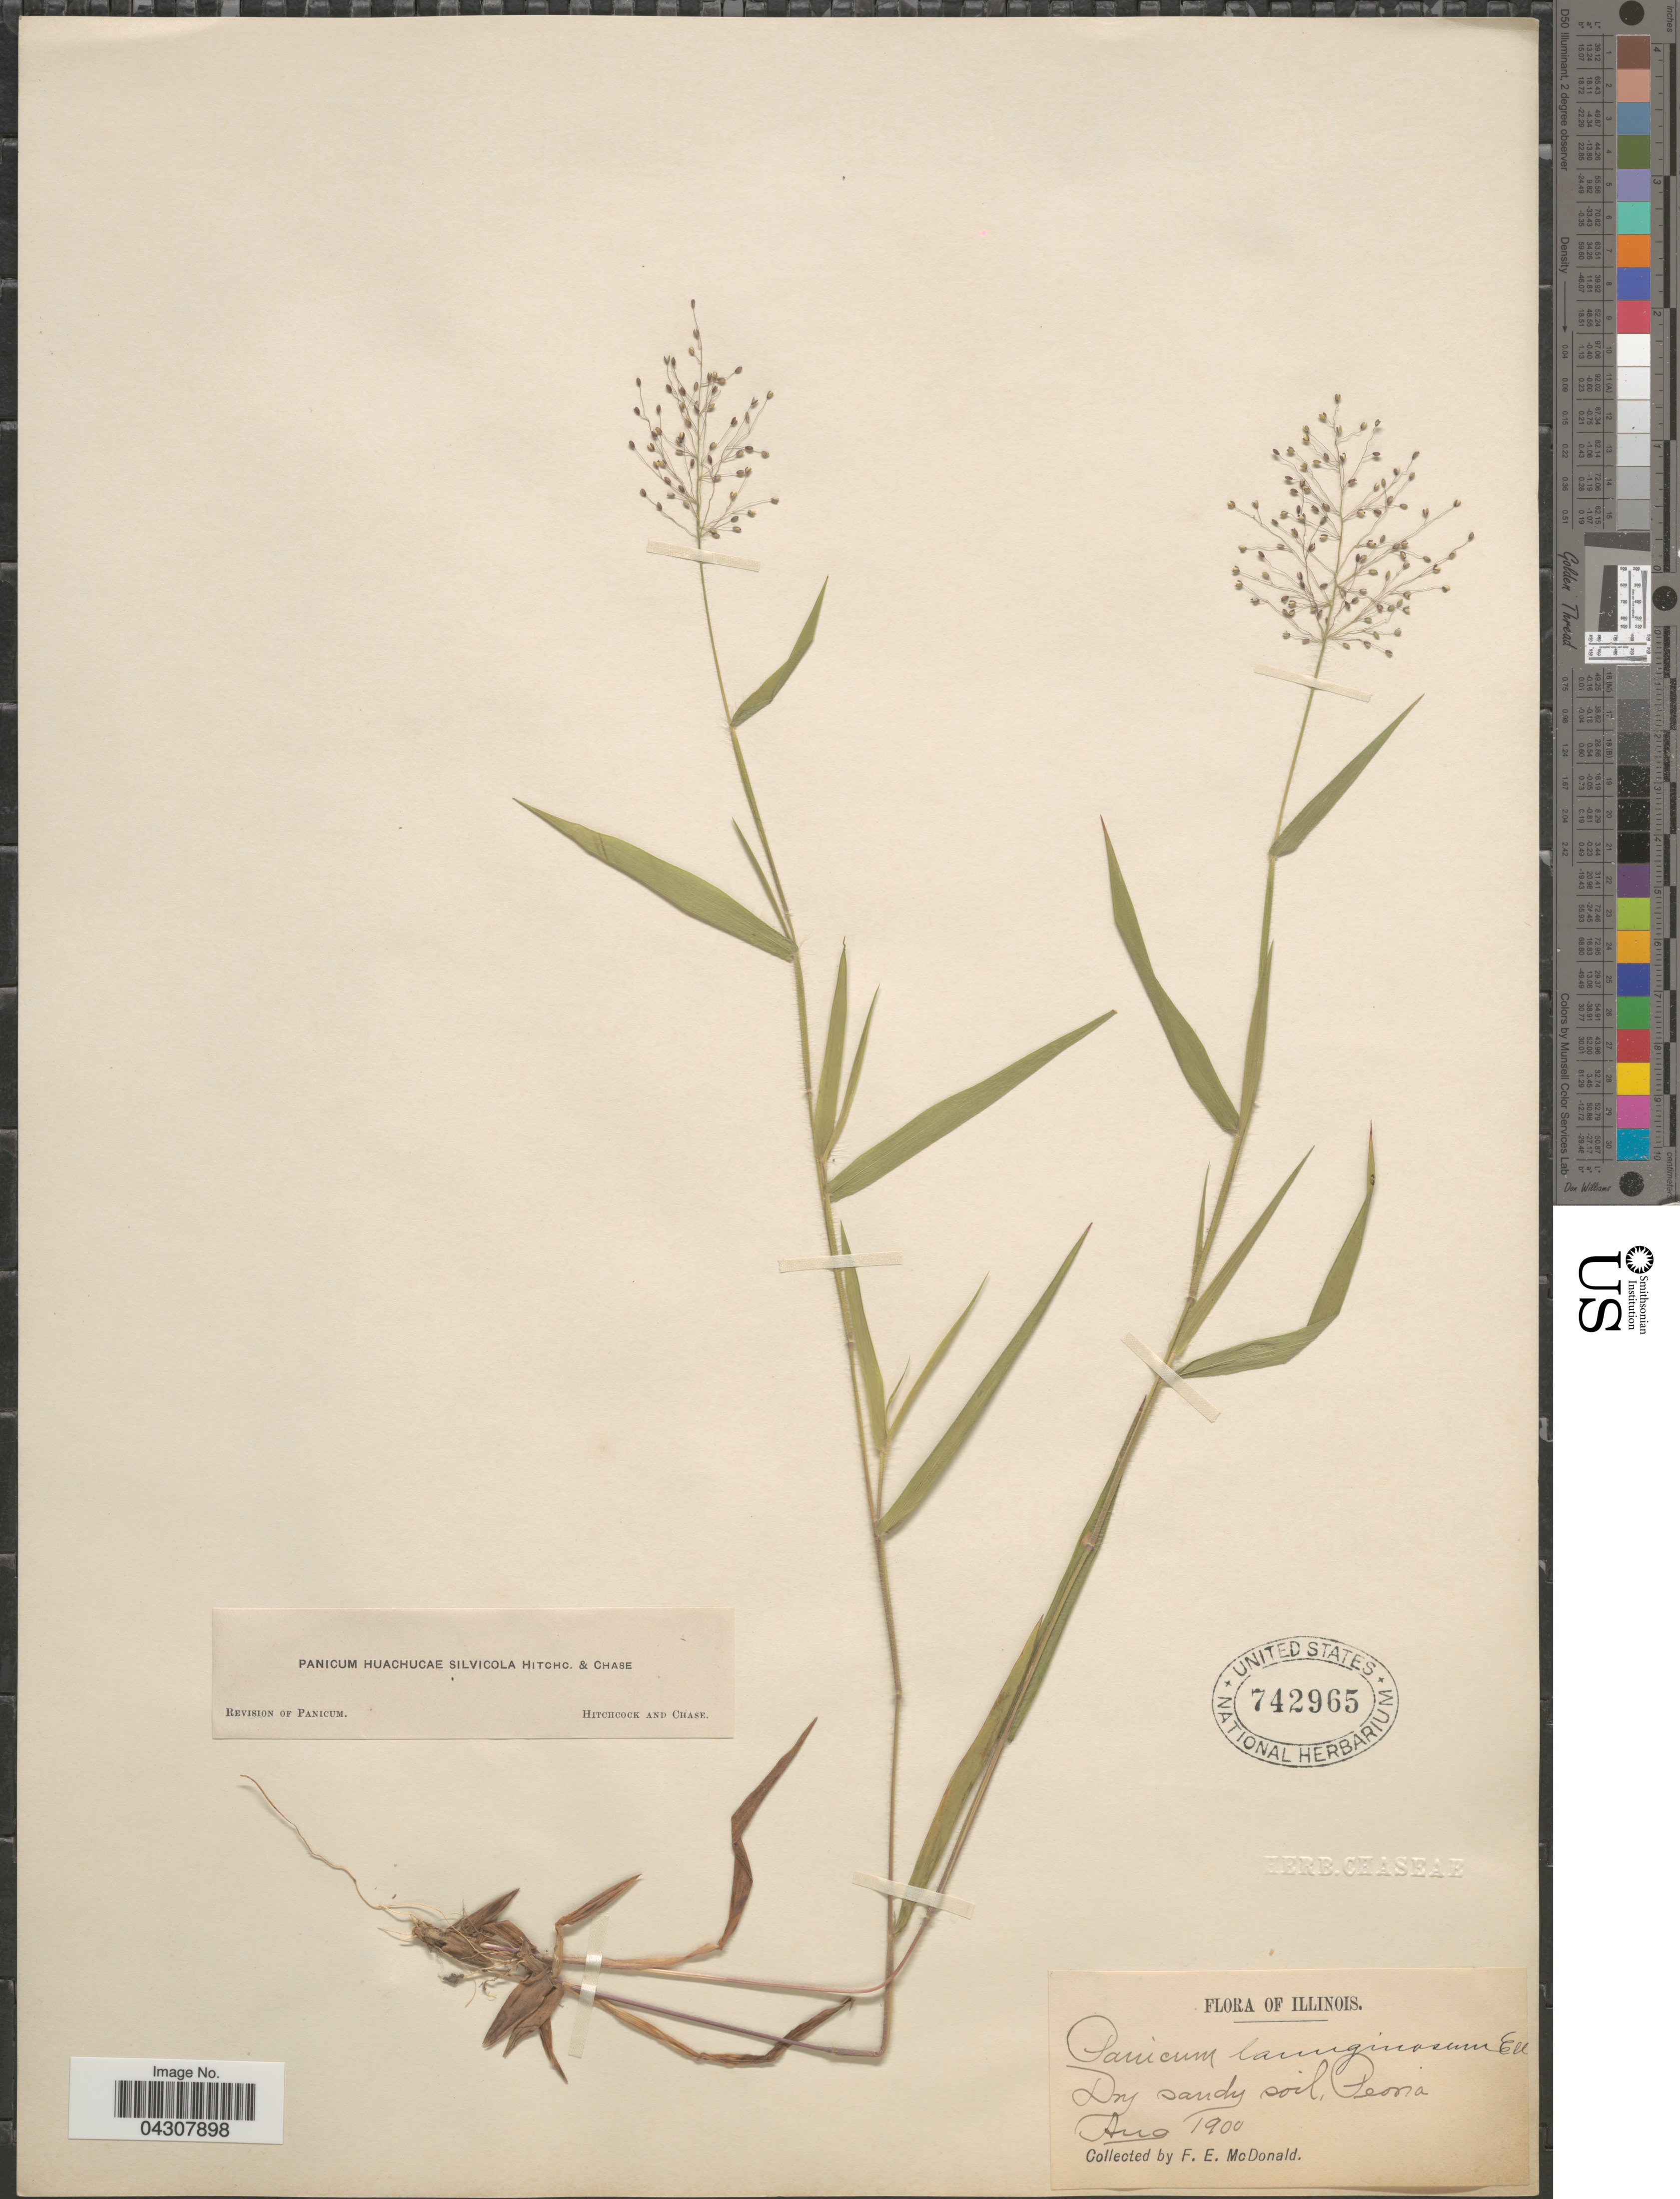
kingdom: Plantae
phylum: Tracheophyta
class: Liliopsida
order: Poales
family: Poaceae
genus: Dichanthelium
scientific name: Dichanthelium acuminatum var. acuminatum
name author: (Sw.) Gould & C.A. Clark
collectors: F. E. McDonald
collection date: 1900-08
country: United States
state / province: Illinois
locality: Peoria.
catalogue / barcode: US 742965